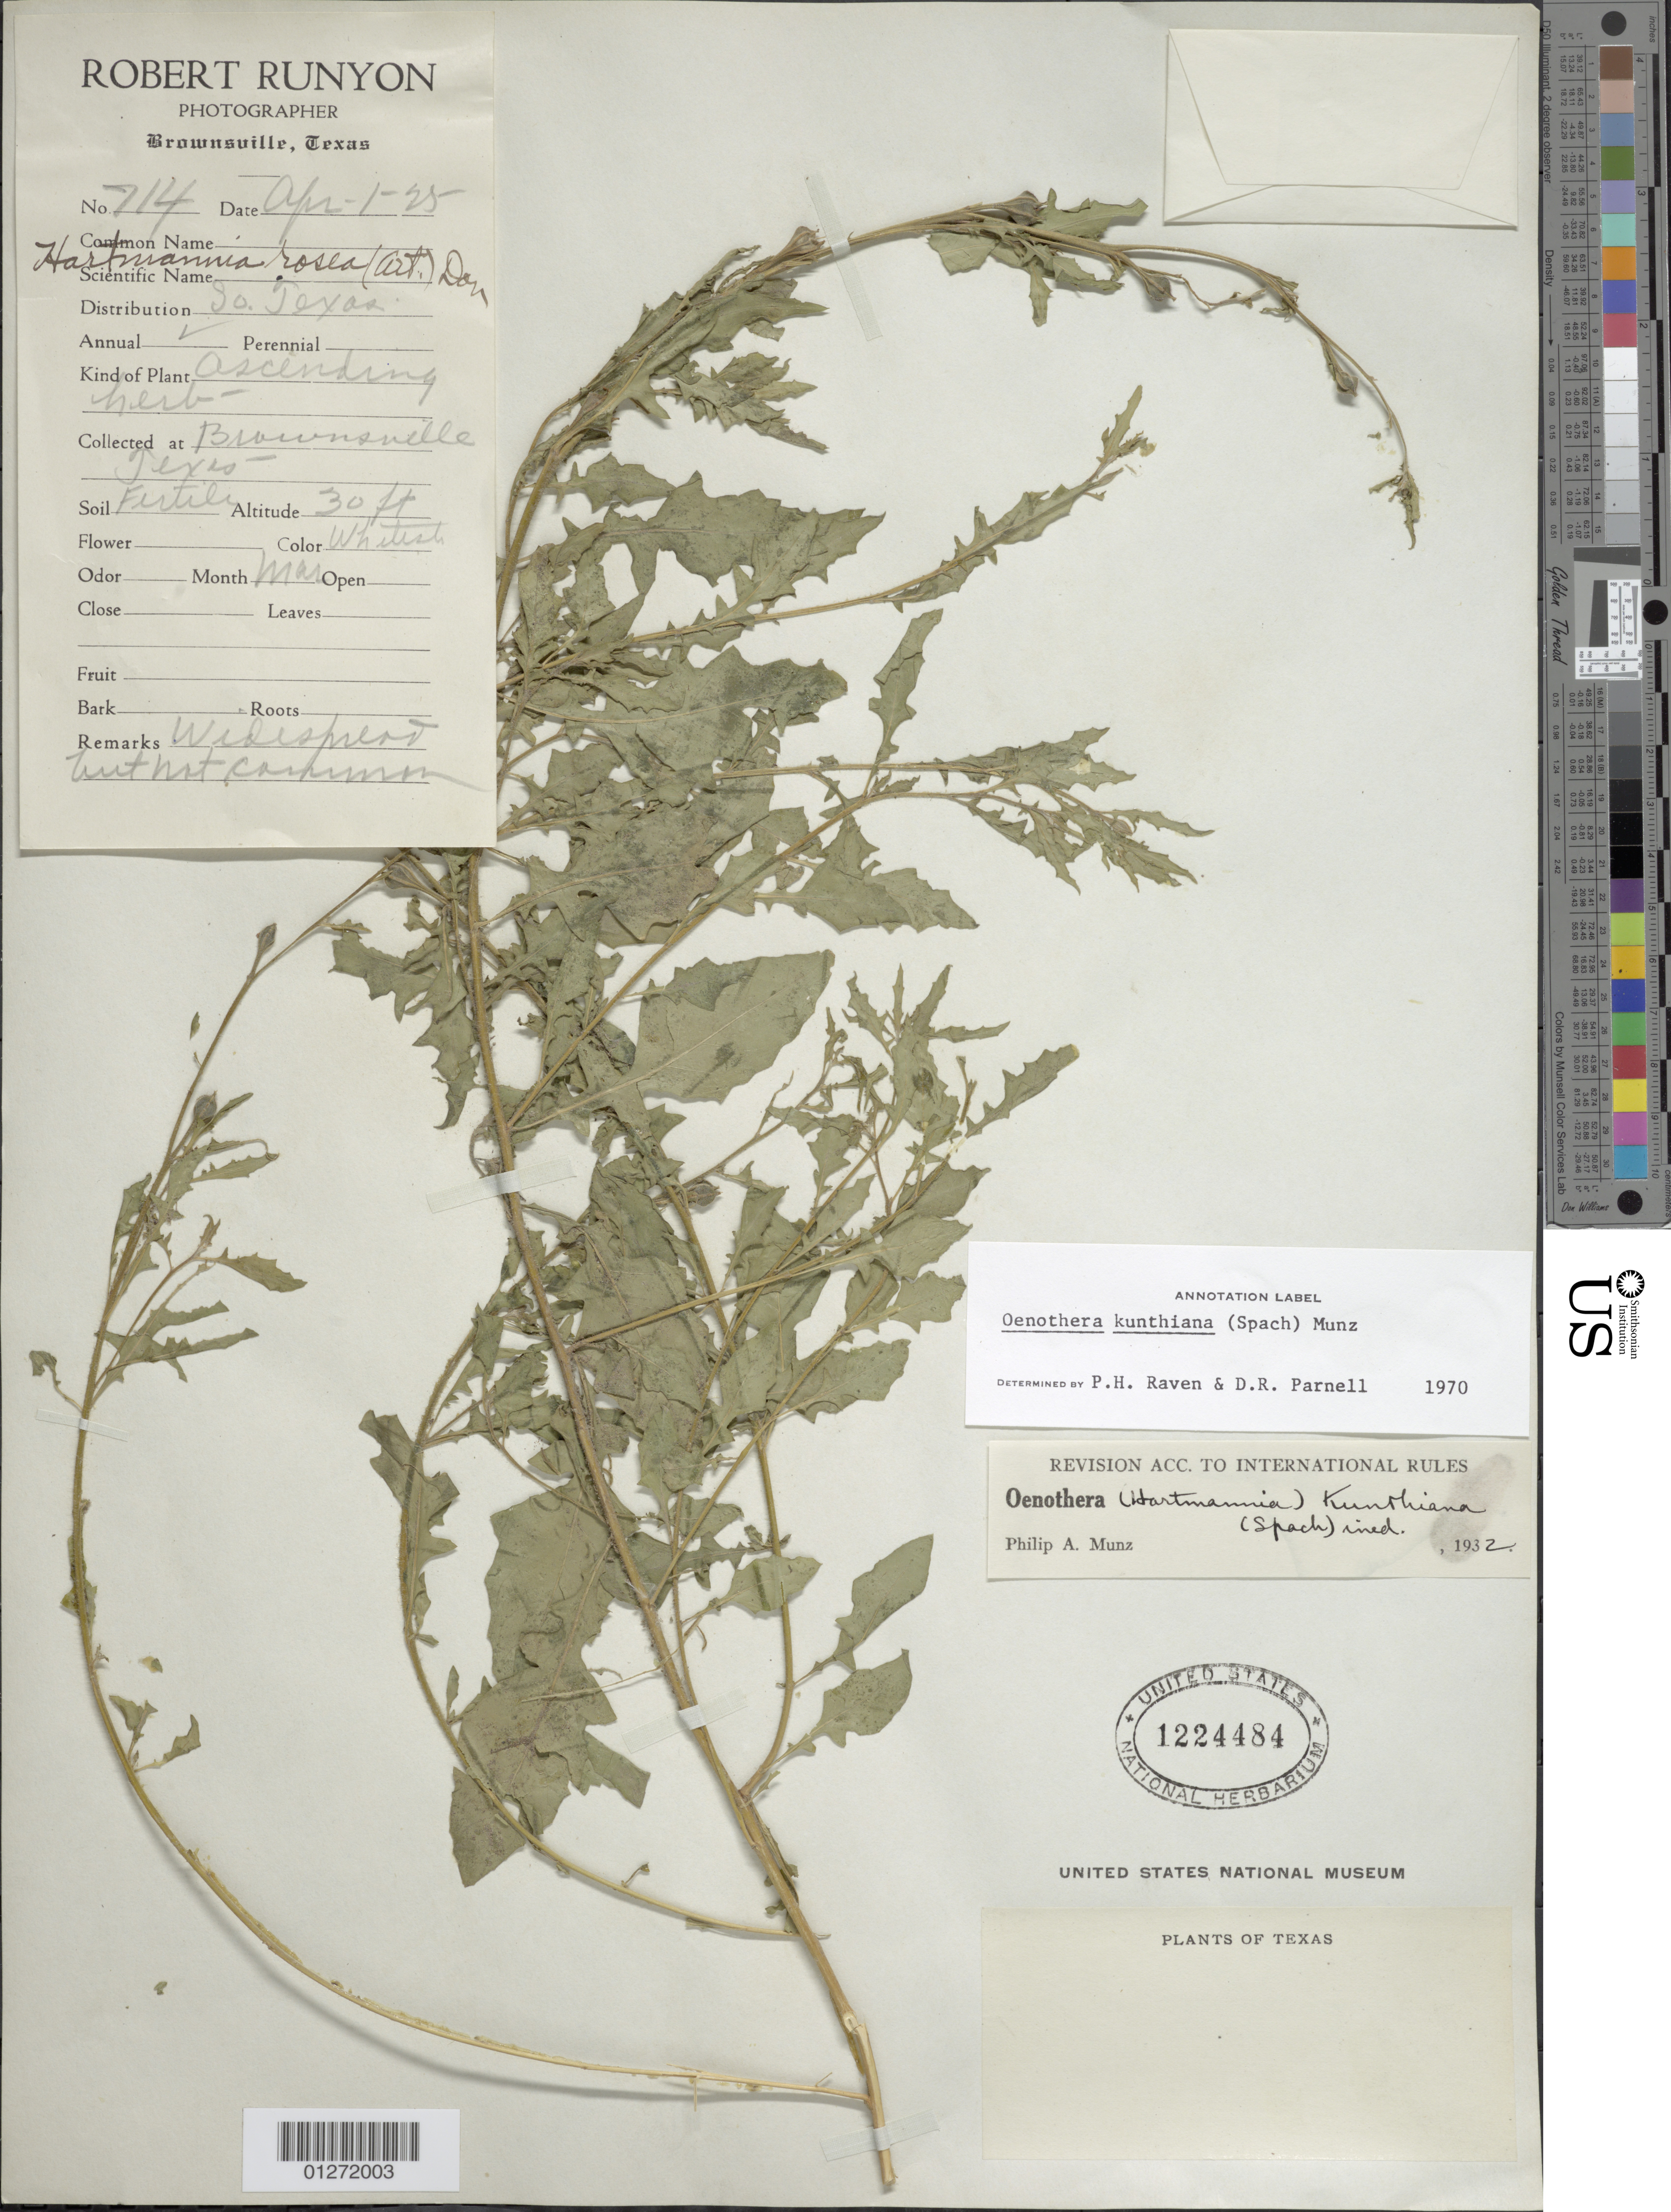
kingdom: Plantae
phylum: Tracheophyta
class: Magnoliopsida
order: Myrtales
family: Onagraceae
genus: Oenothera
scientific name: Oenothera kunthiana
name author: (Spach) Munz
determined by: Raven, P. H.; Parnell, D. R.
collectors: R. Runyon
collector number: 714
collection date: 1925-04-01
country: United States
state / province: Texas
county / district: Cameron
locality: Brownsville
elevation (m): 9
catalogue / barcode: US 1224484